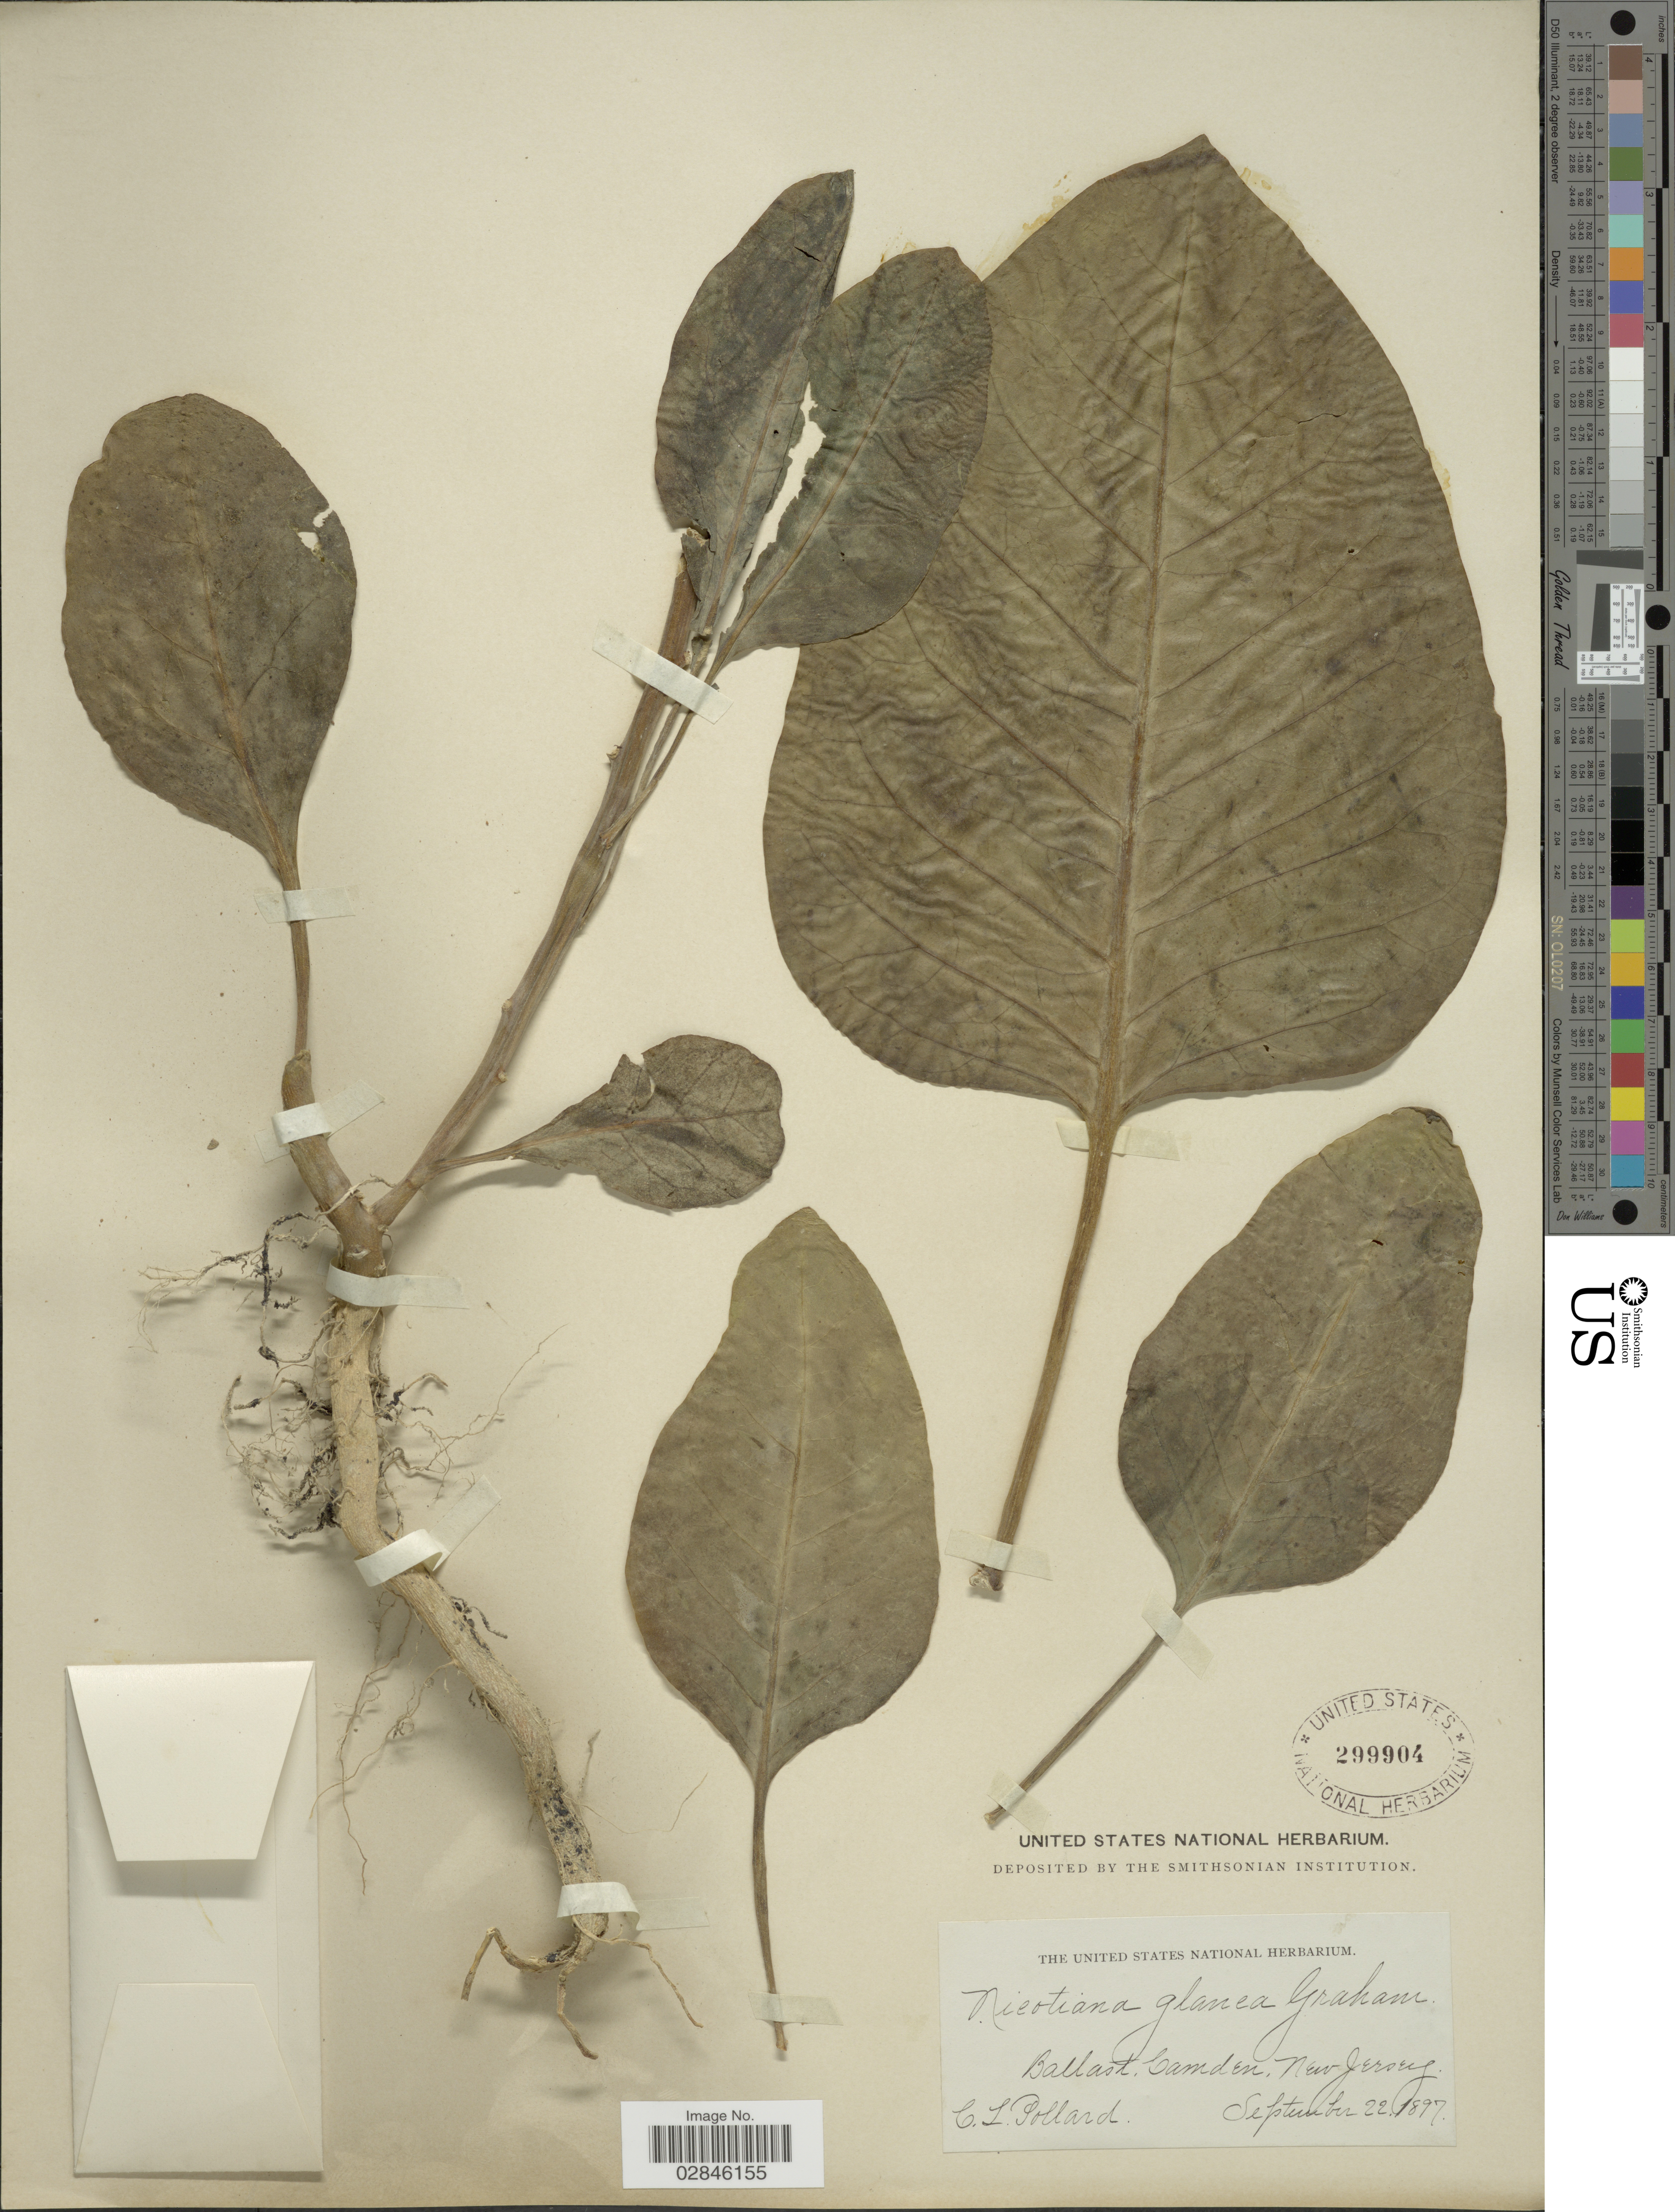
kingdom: Plantae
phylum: Tracheophyta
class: Magnoliopsida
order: Solanales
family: Solanaceae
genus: Nicotiana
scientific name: Nicotiana glauca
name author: Graham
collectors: C. L. Pollard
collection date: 1897-09-22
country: United States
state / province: New Jersey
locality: Ballast, Camden.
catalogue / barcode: US 299904